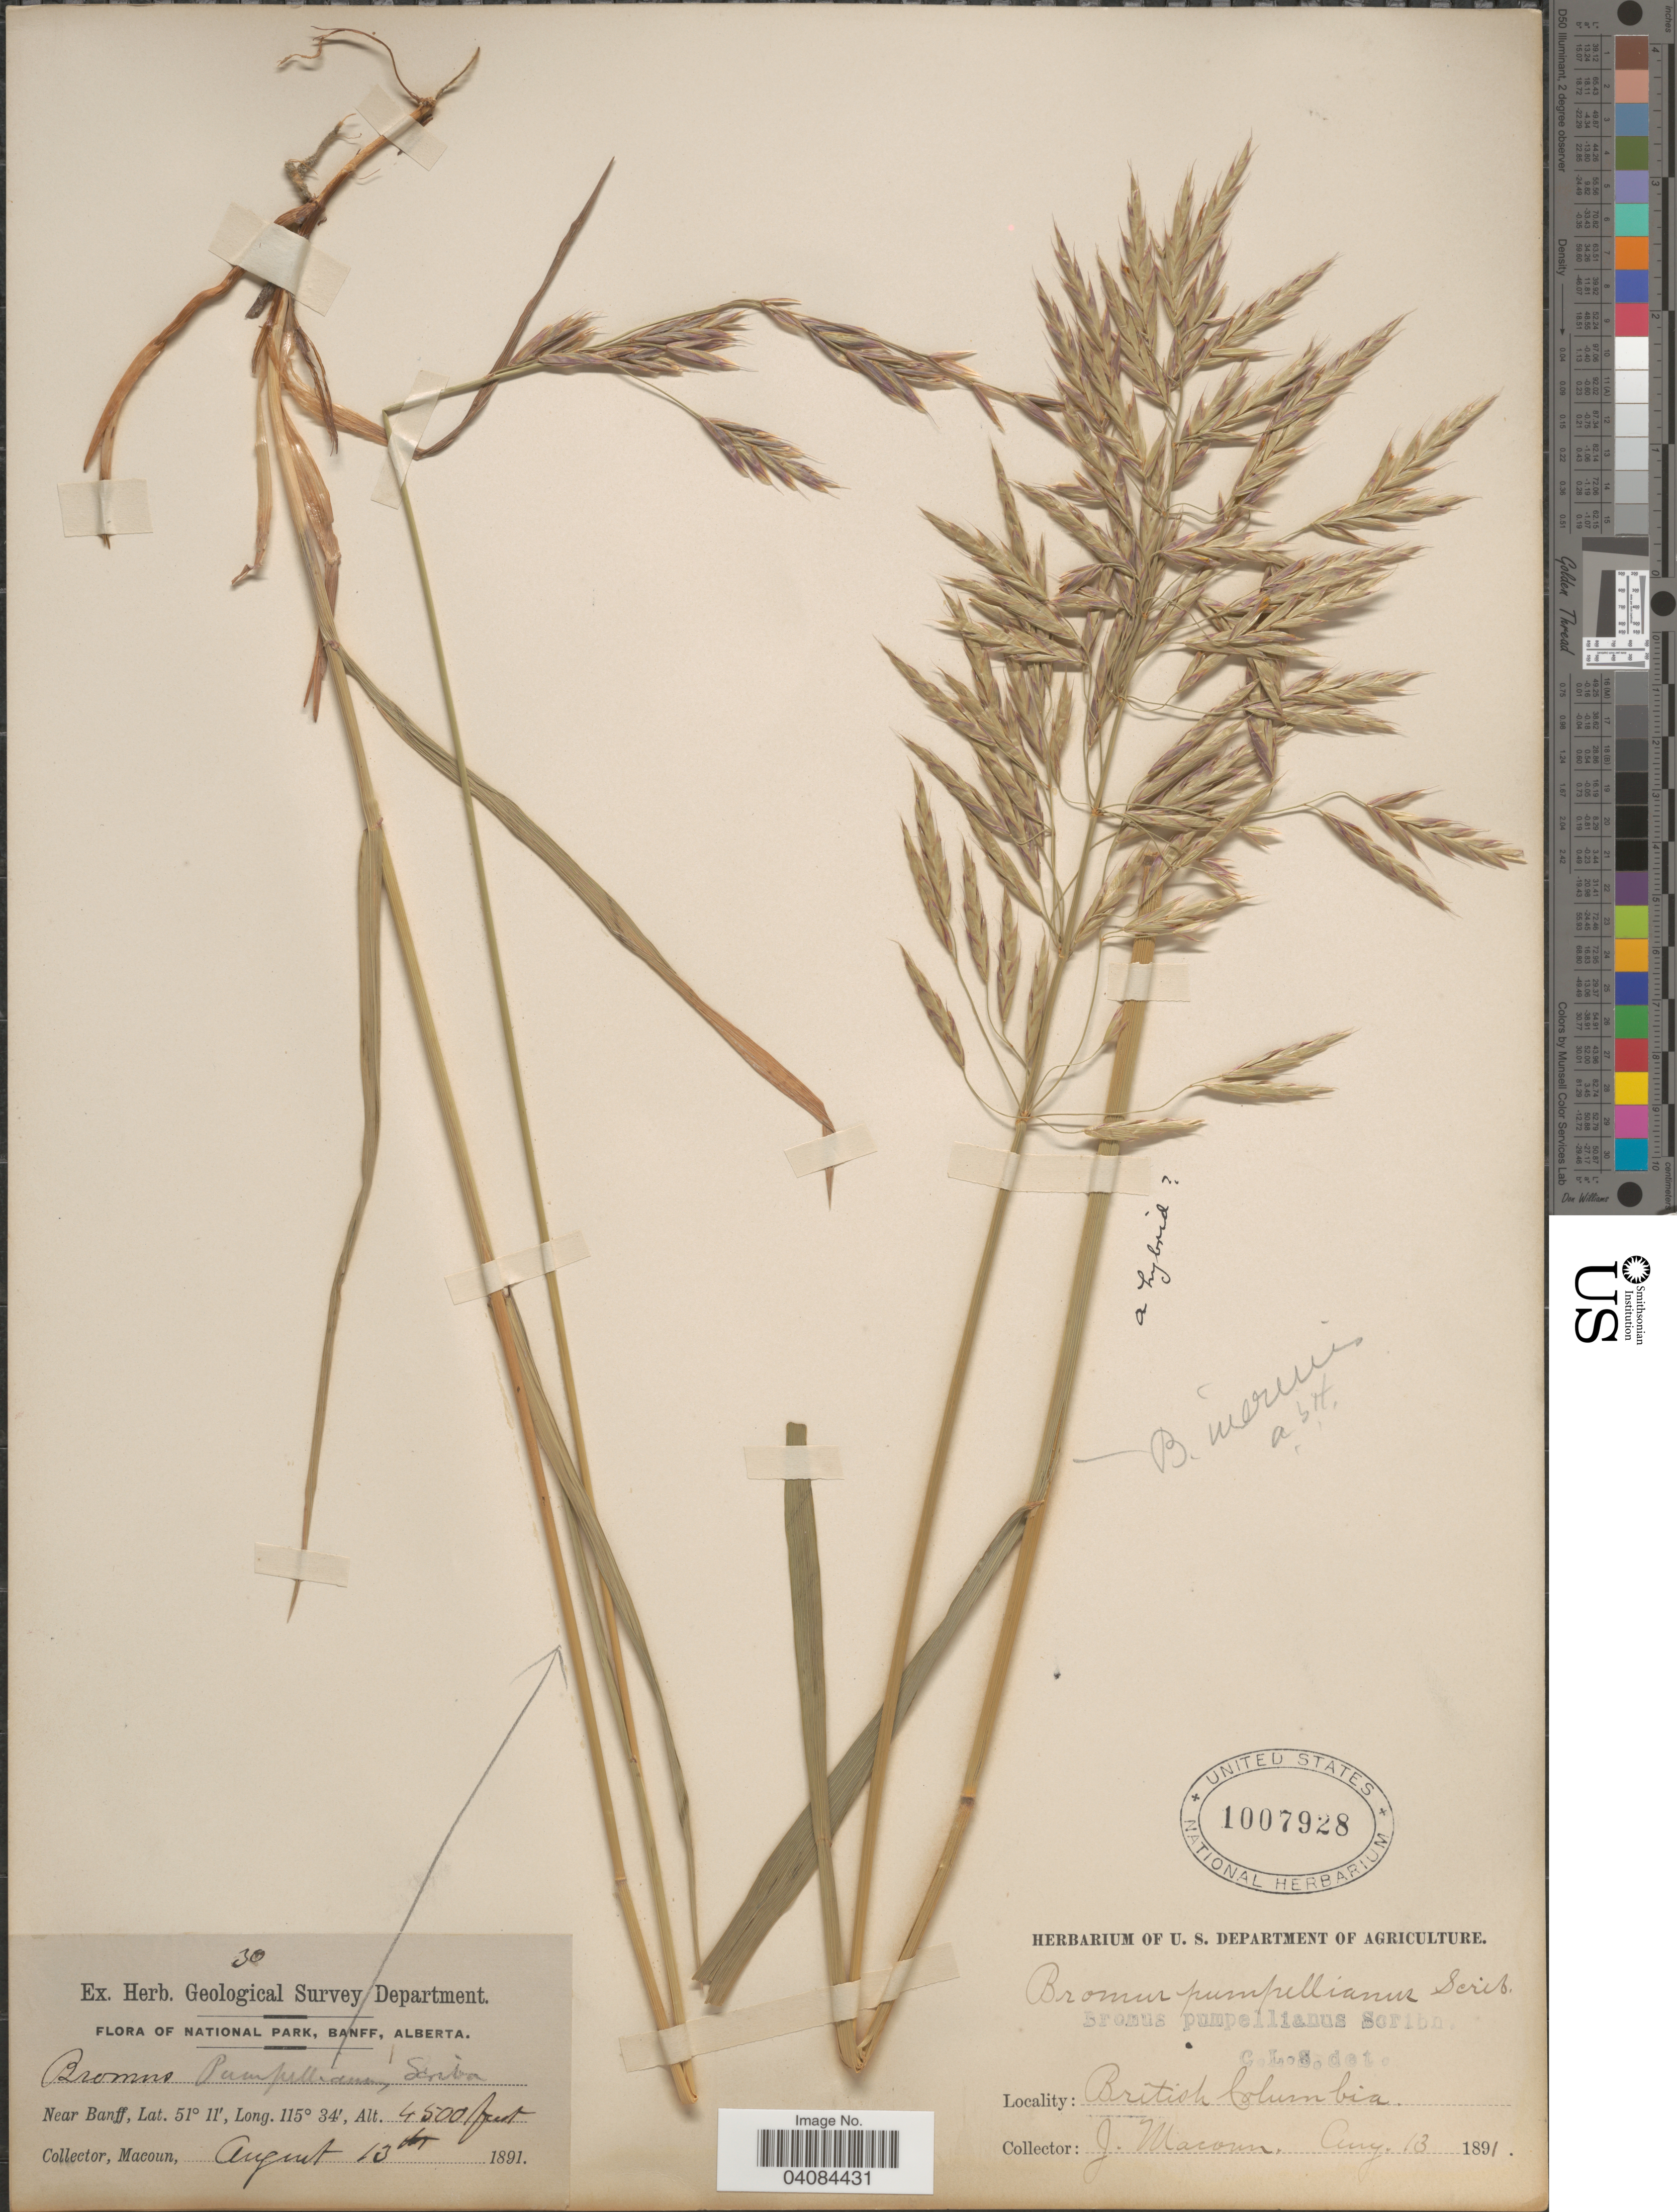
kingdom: Plantae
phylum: Tracheophyta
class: Liliopsida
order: Poales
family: Poaceae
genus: Bromus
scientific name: Bromus pumpellianus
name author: Scribn.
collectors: J. Macoun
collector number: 30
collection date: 1891-08-13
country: Canada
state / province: Alberta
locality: Herb. Geological Survey Department. National Park, Banff, Alberta. Near Banff. British Colombia.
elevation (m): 1372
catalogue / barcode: US 1007928